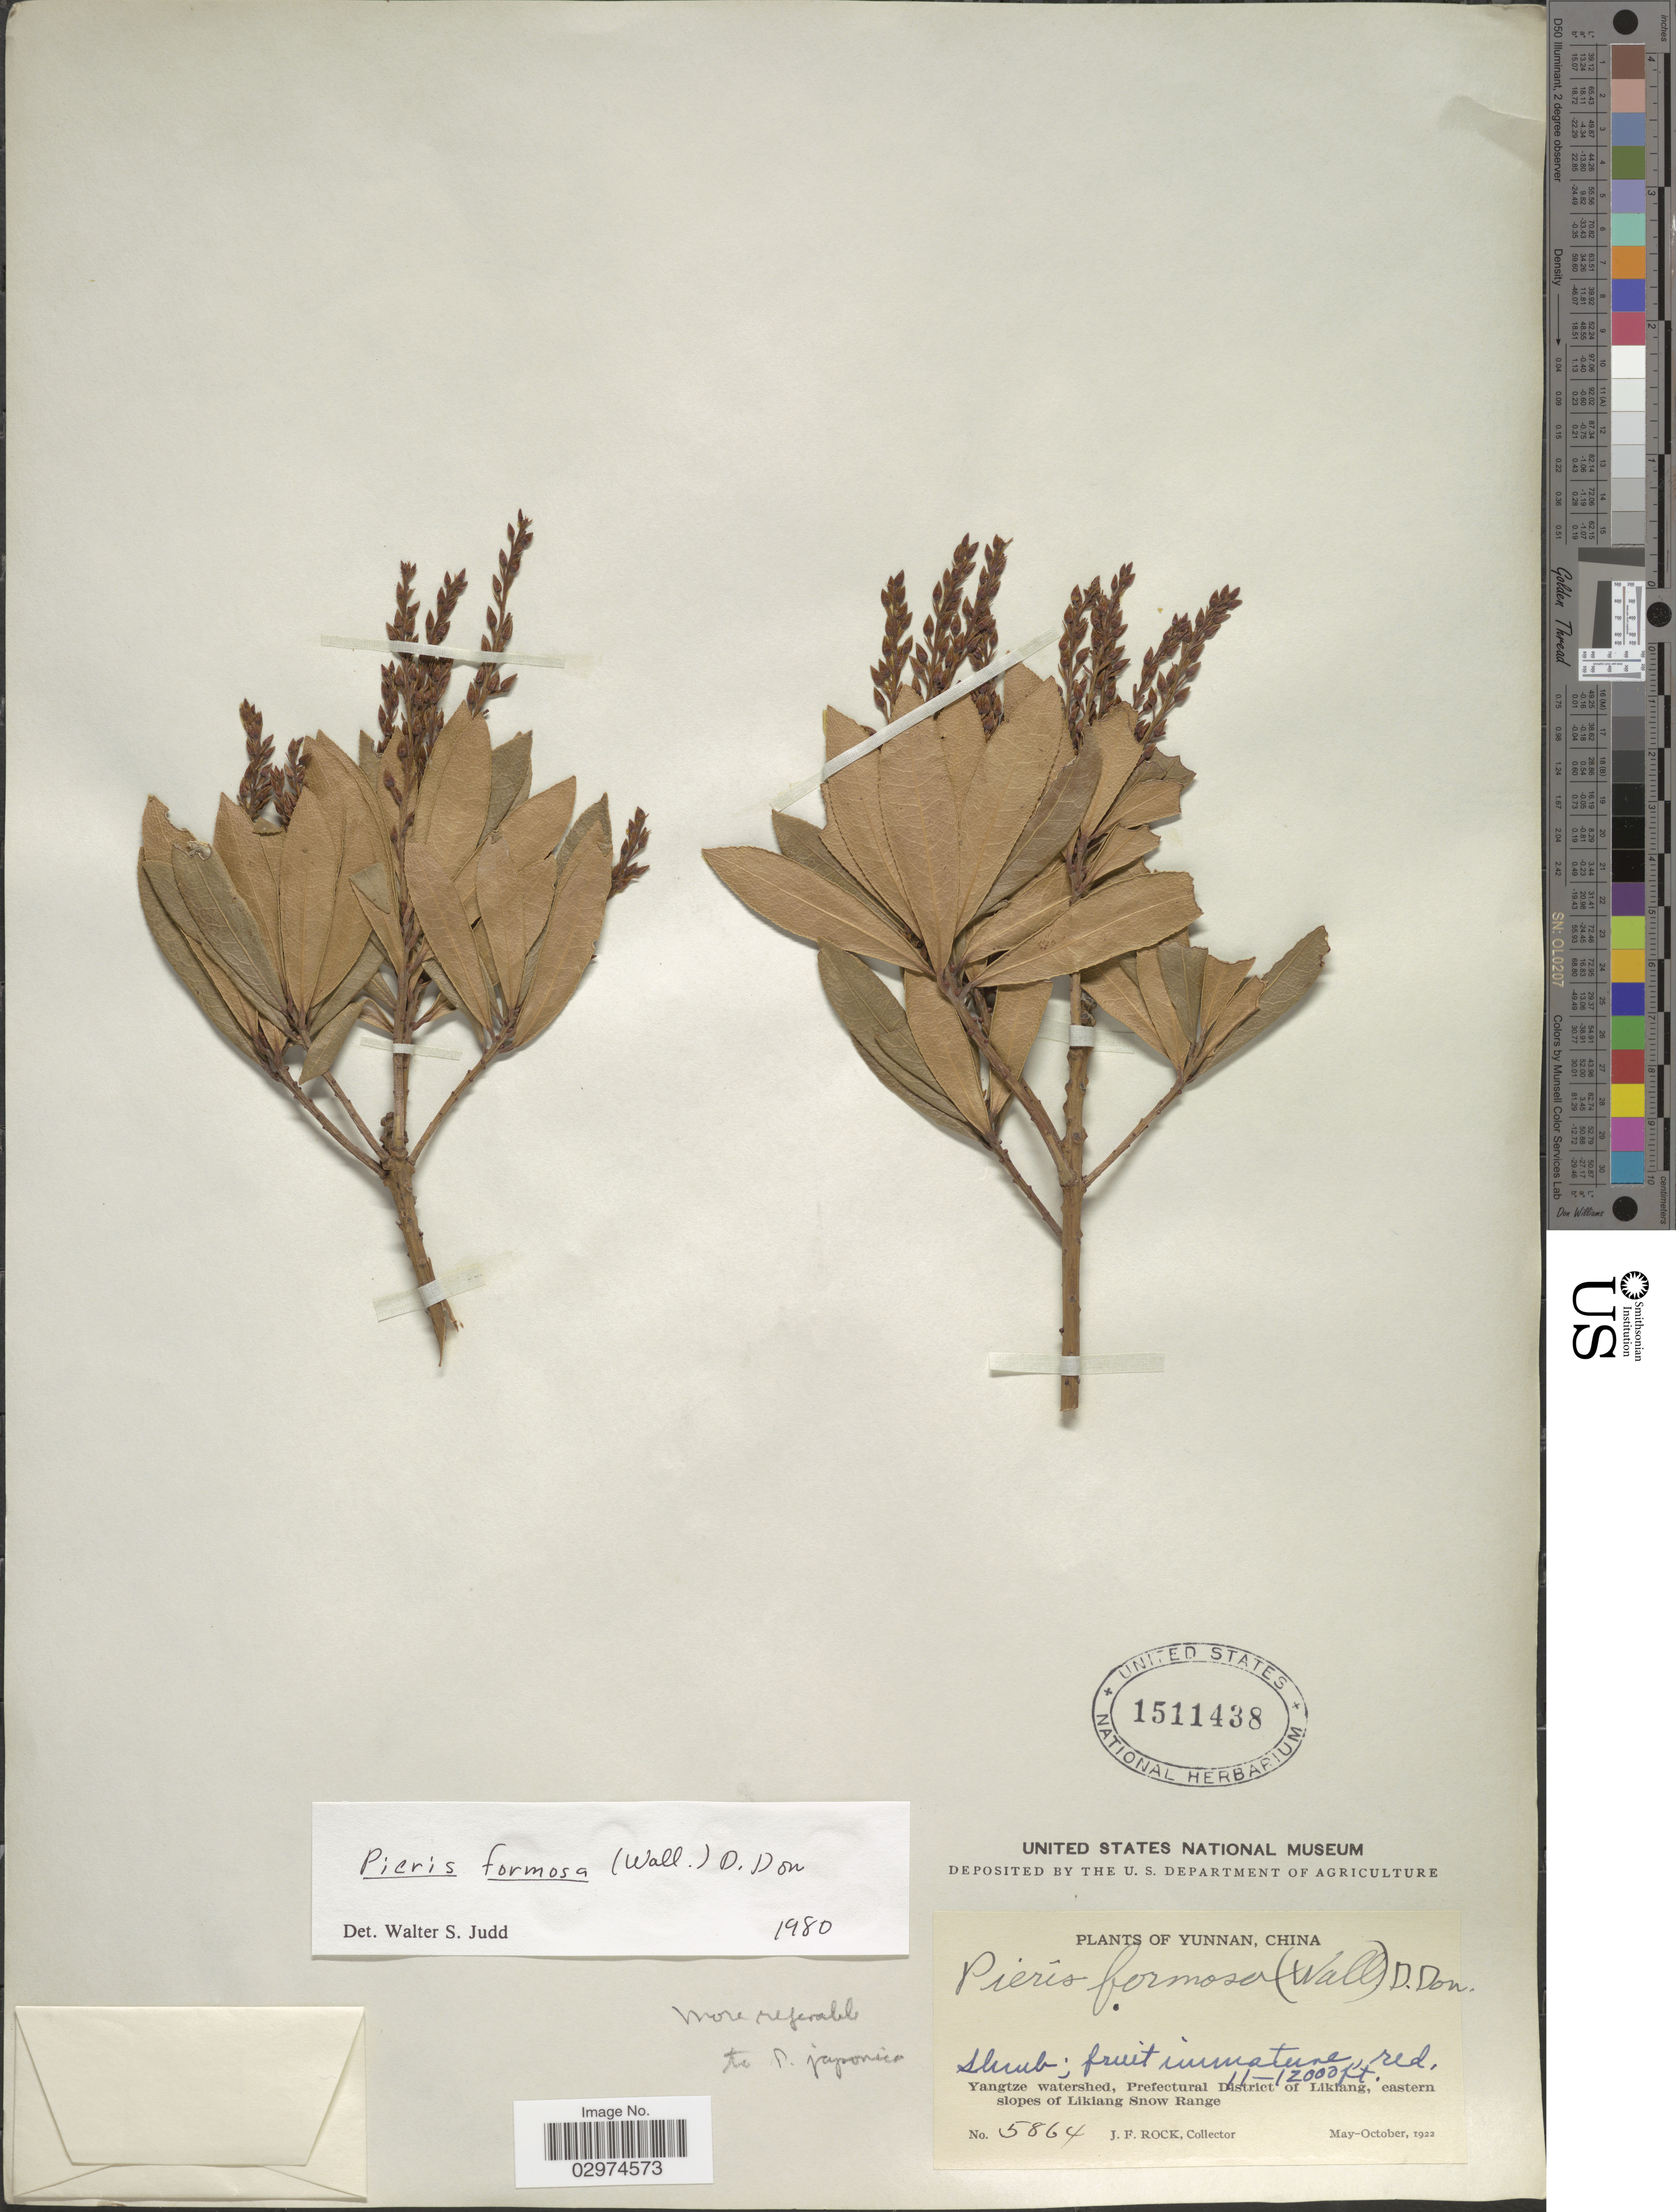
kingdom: Plantae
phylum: Tracheophyta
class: Magnoliopsida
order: Ericales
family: Ericaceae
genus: Pieris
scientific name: Pieris formosa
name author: (Wall.) D. Don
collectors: J. Rock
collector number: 5864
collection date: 1922-05/1922-10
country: China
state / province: Yunnan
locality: Yangtze watershed, Prefectural District of Likiang, eastern slopes of Likiang Snow Range.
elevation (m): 3353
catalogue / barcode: US 1511438